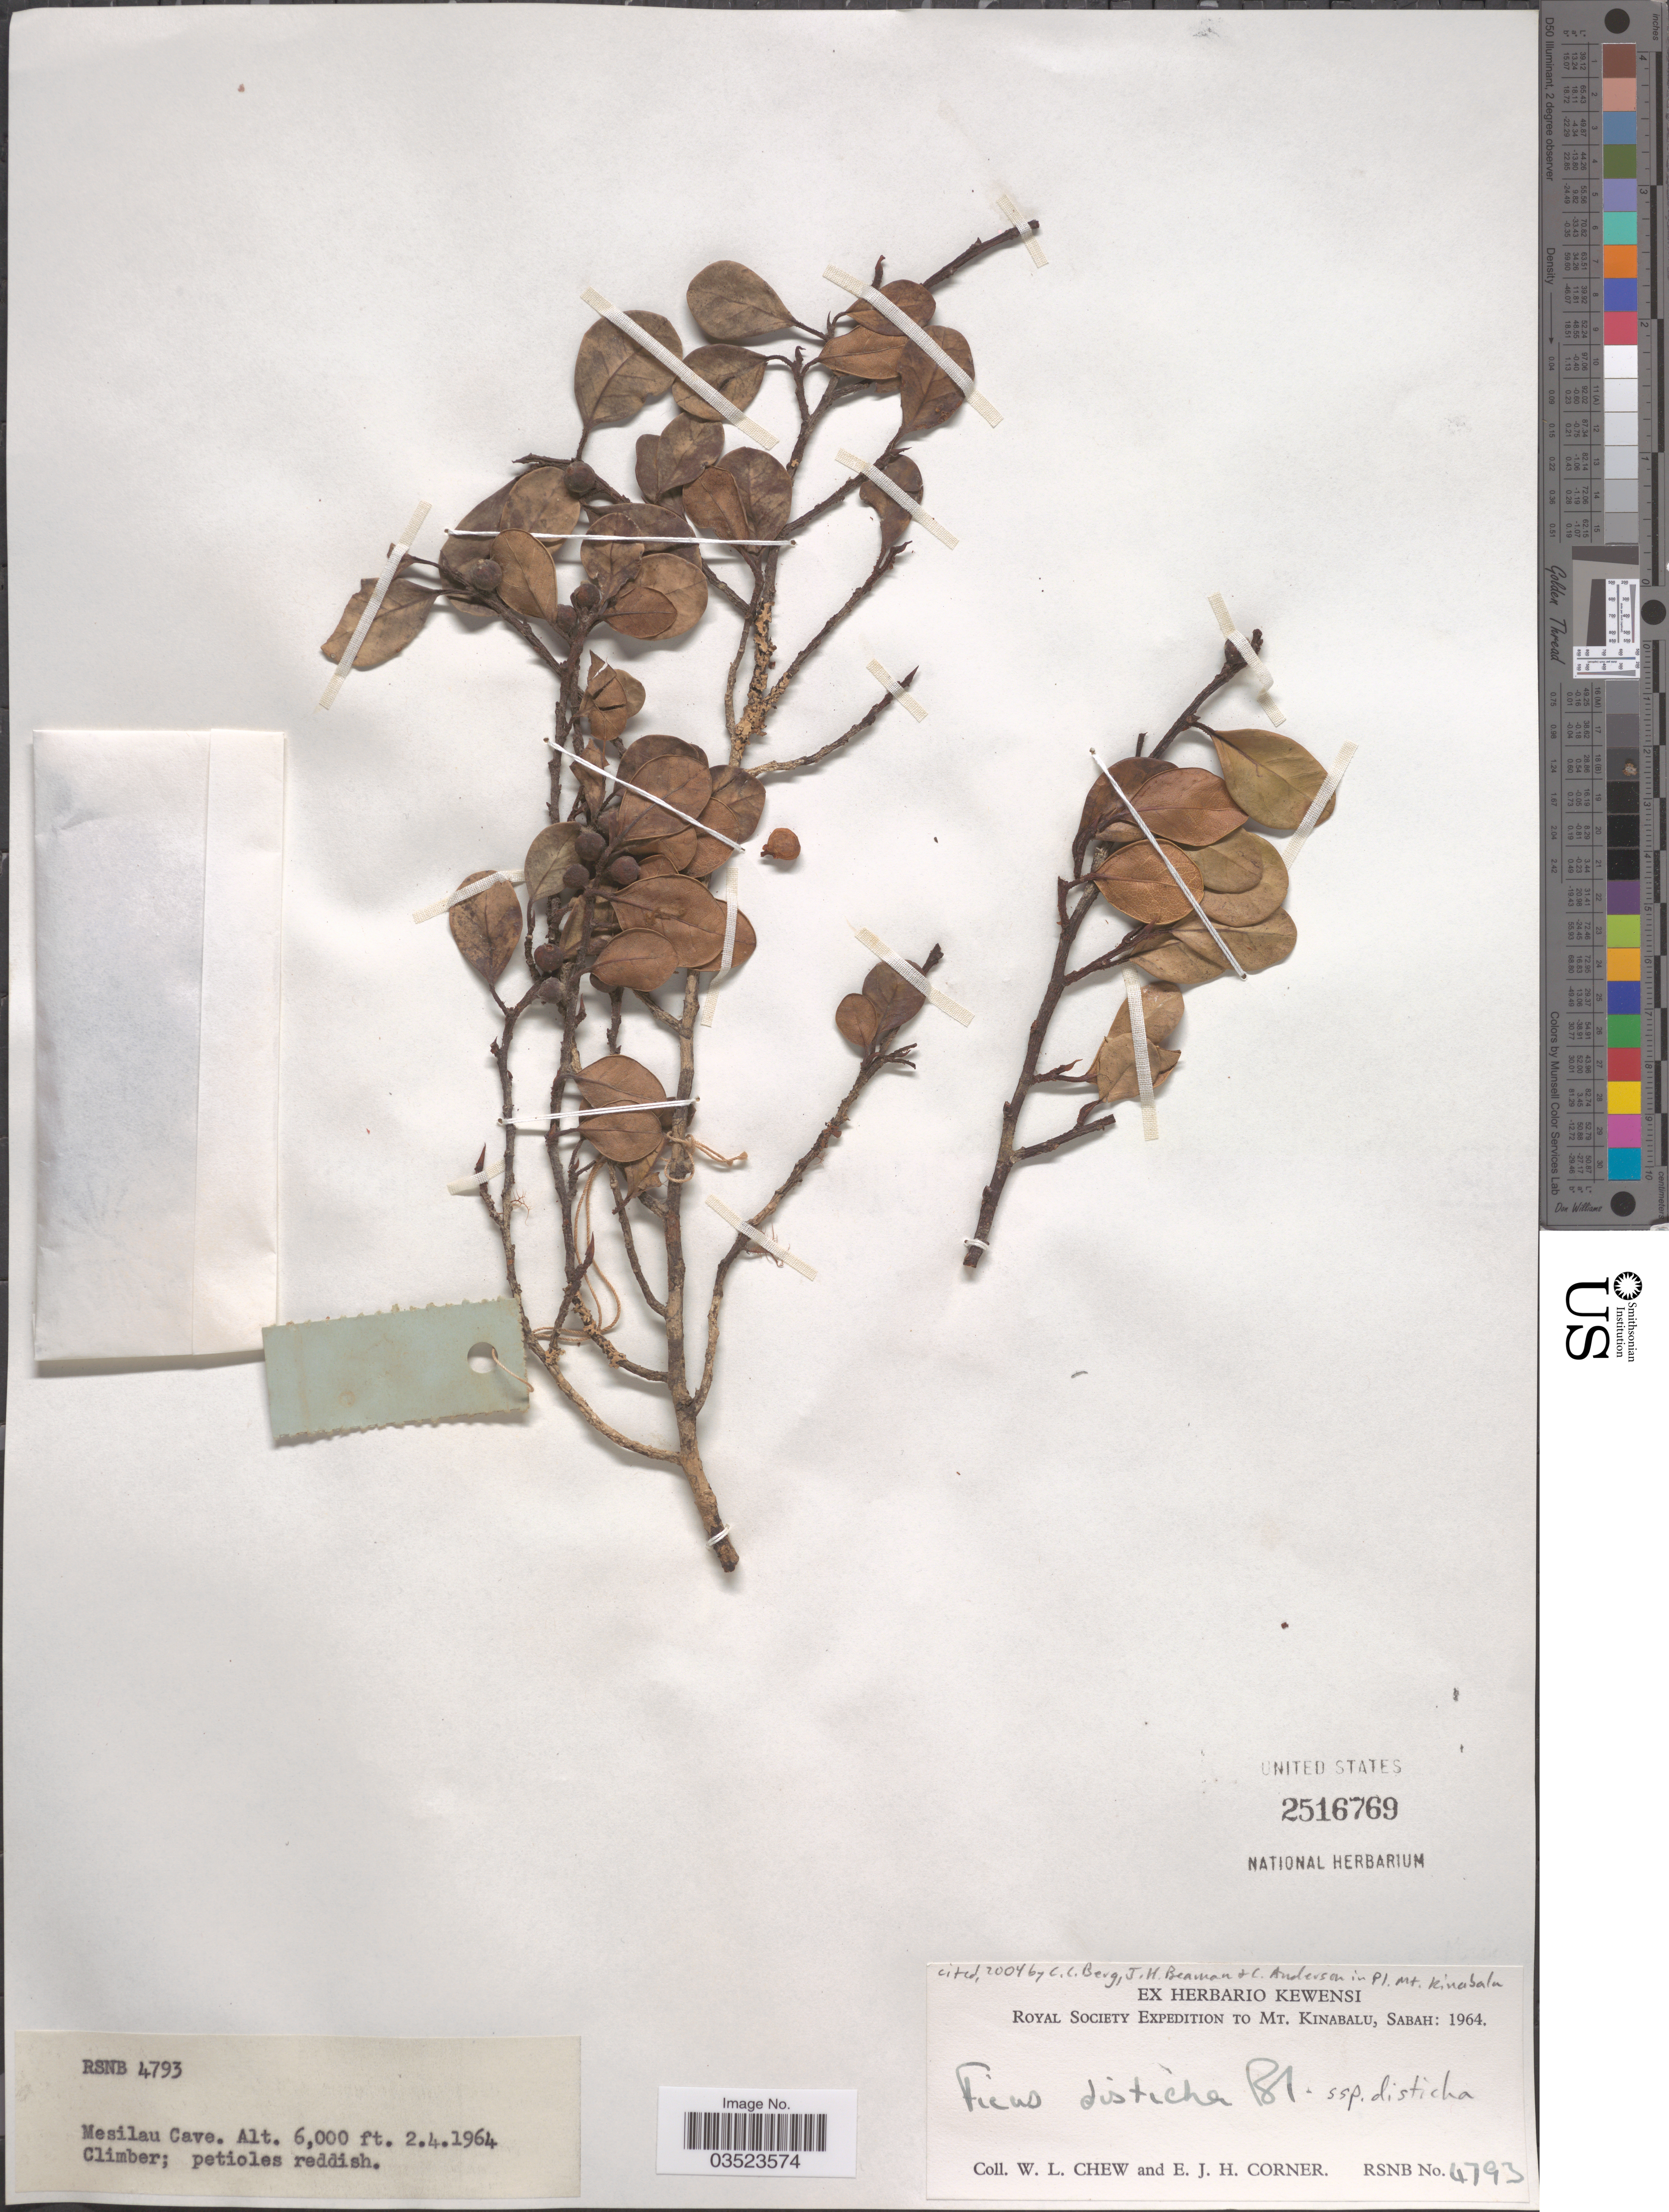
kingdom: Plantae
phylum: Tracheophyta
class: Magnoliopsida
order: Rosales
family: Moraceae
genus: Ficus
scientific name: Ficus disticha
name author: Blume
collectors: W. Chew & E. Corner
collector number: RSNB4793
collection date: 1964-04-02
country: Malaysia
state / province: Sabah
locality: Mt. Kinabalu. Mesilau Cave.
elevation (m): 1829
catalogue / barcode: US 2516769